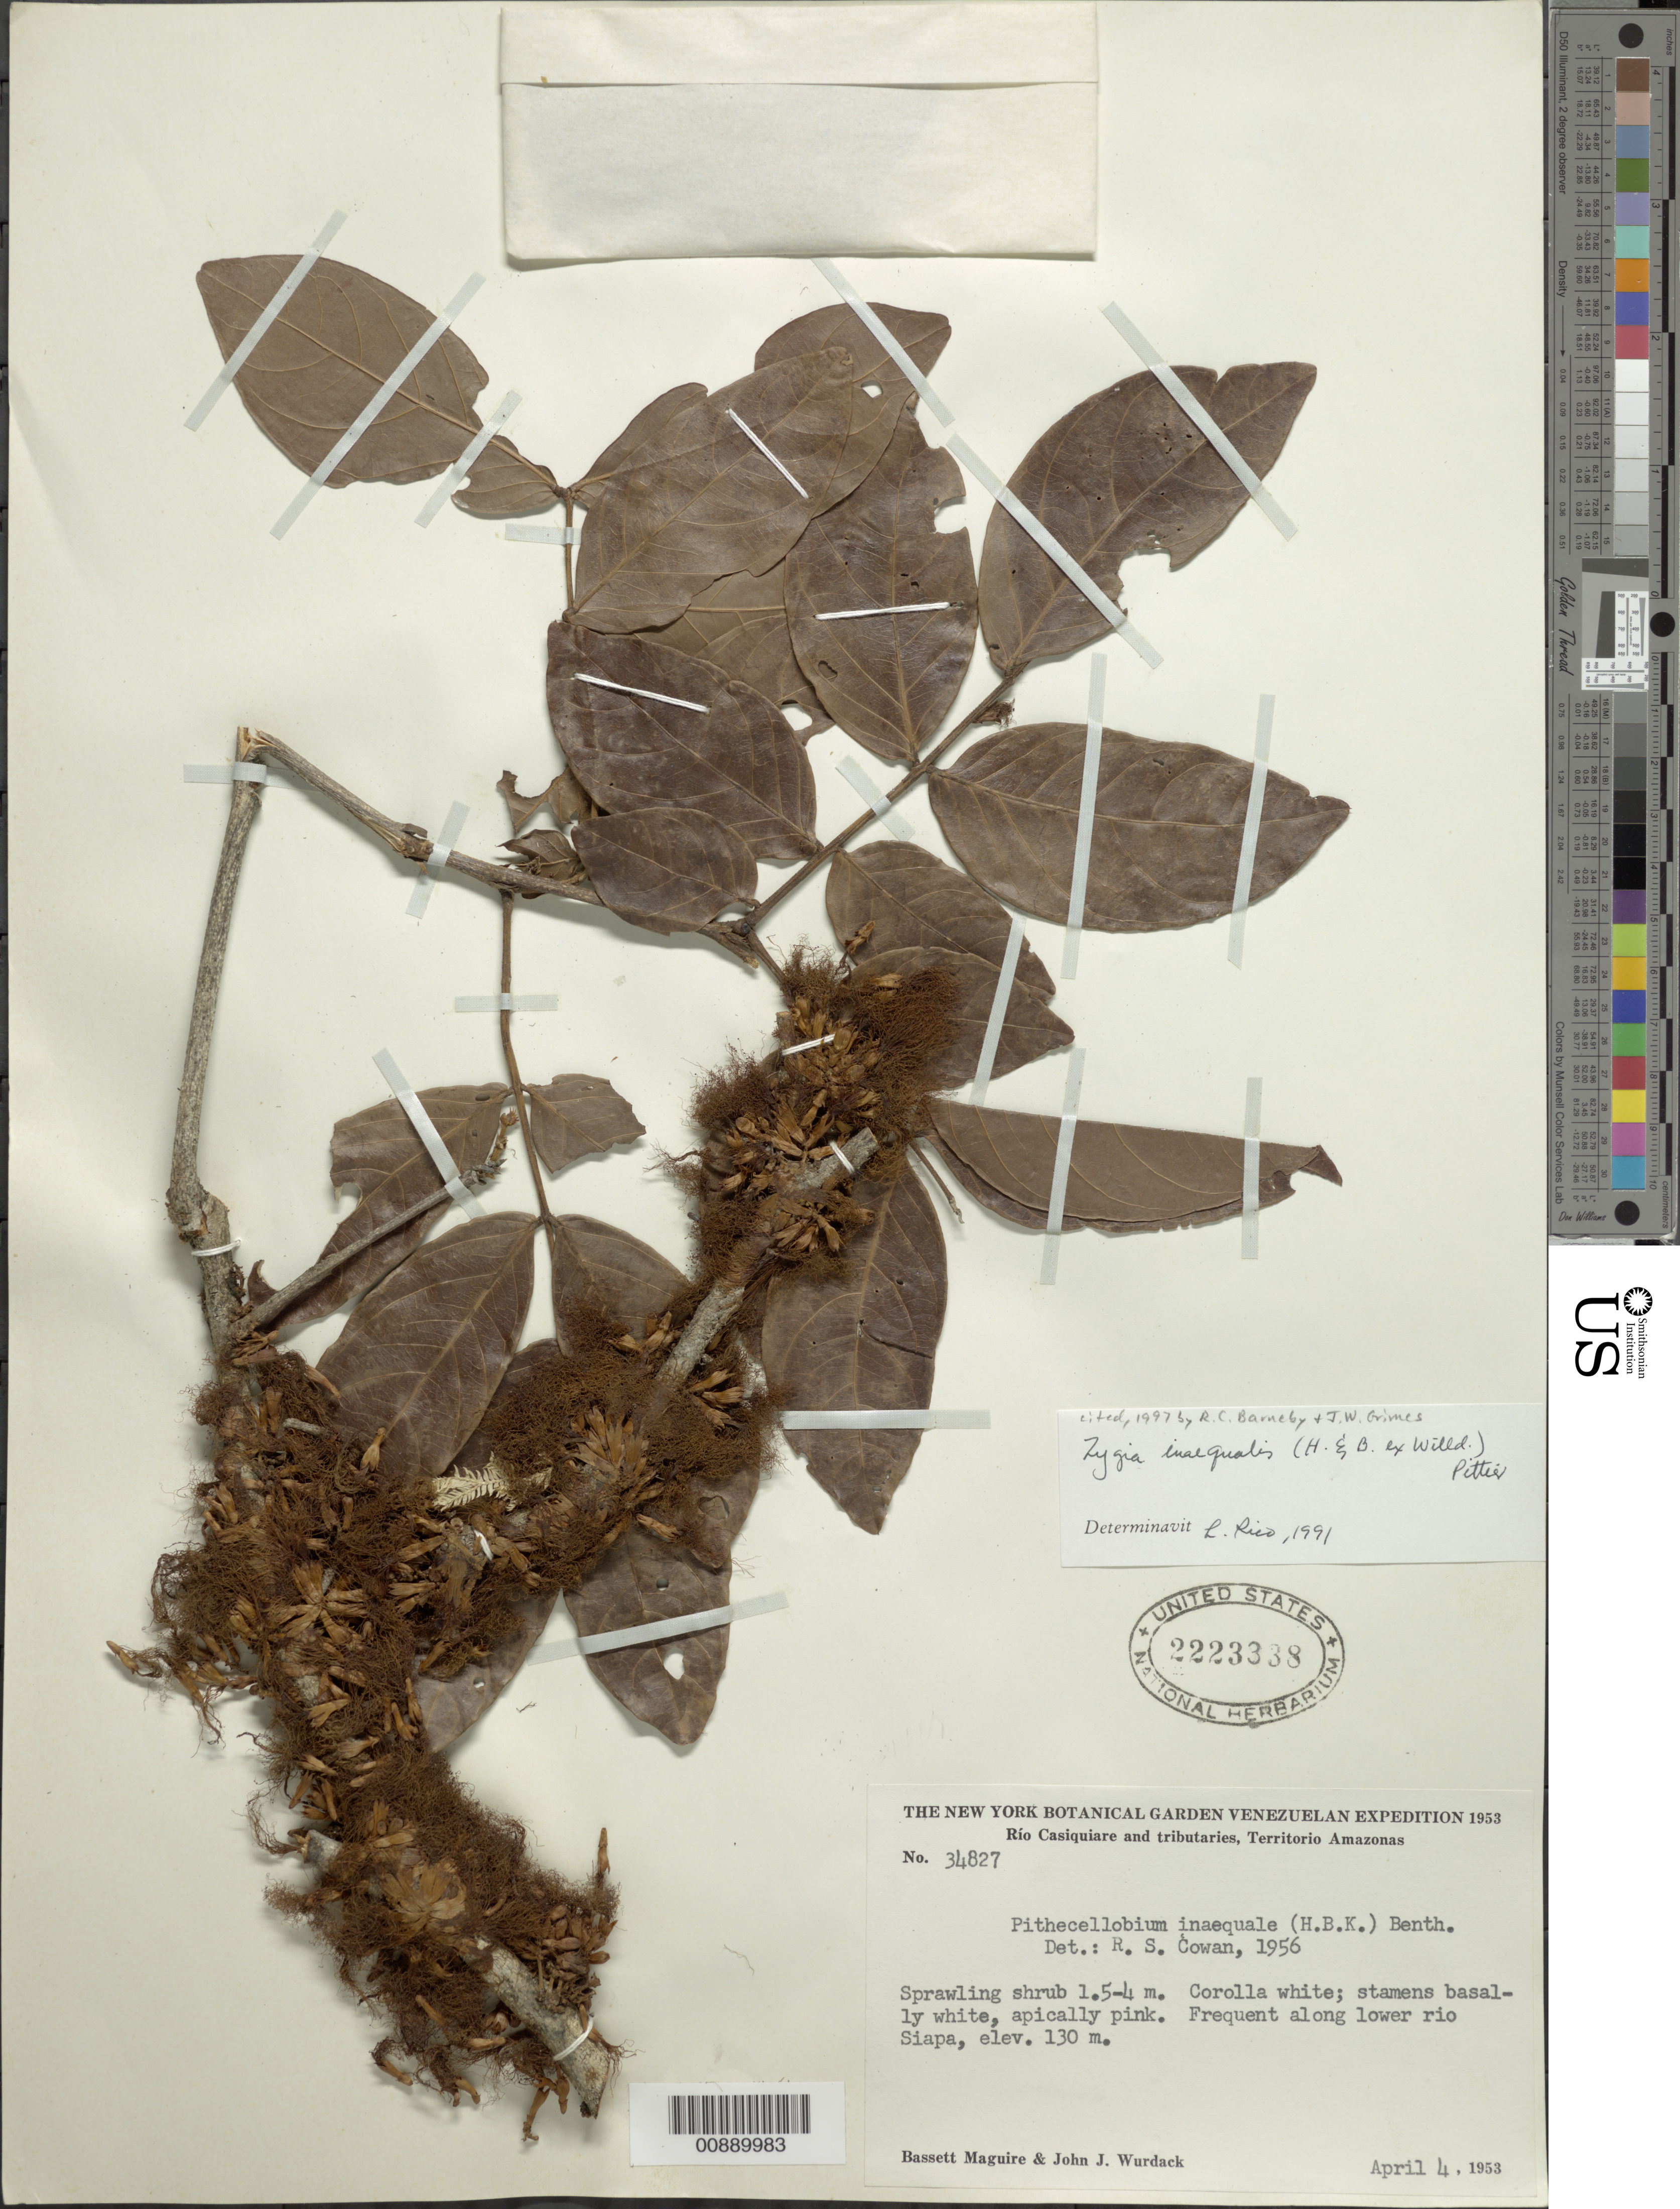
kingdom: Plantae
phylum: Tracheophyta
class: Magnoliopsida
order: Fabales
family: Fabaceae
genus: Zygia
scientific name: Zygia inaequalis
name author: (Humb. & Bonpl. ex Willd.) Pittier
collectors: B. Maguire & J. J. Wurdack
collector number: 34827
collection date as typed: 4-Apr-53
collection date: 1953-04-04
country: Venezuela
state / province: Amazonas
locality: Río Siapa, Río Casiquiare, near mouth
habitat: Along river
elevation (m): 130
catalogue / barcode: US 2223338